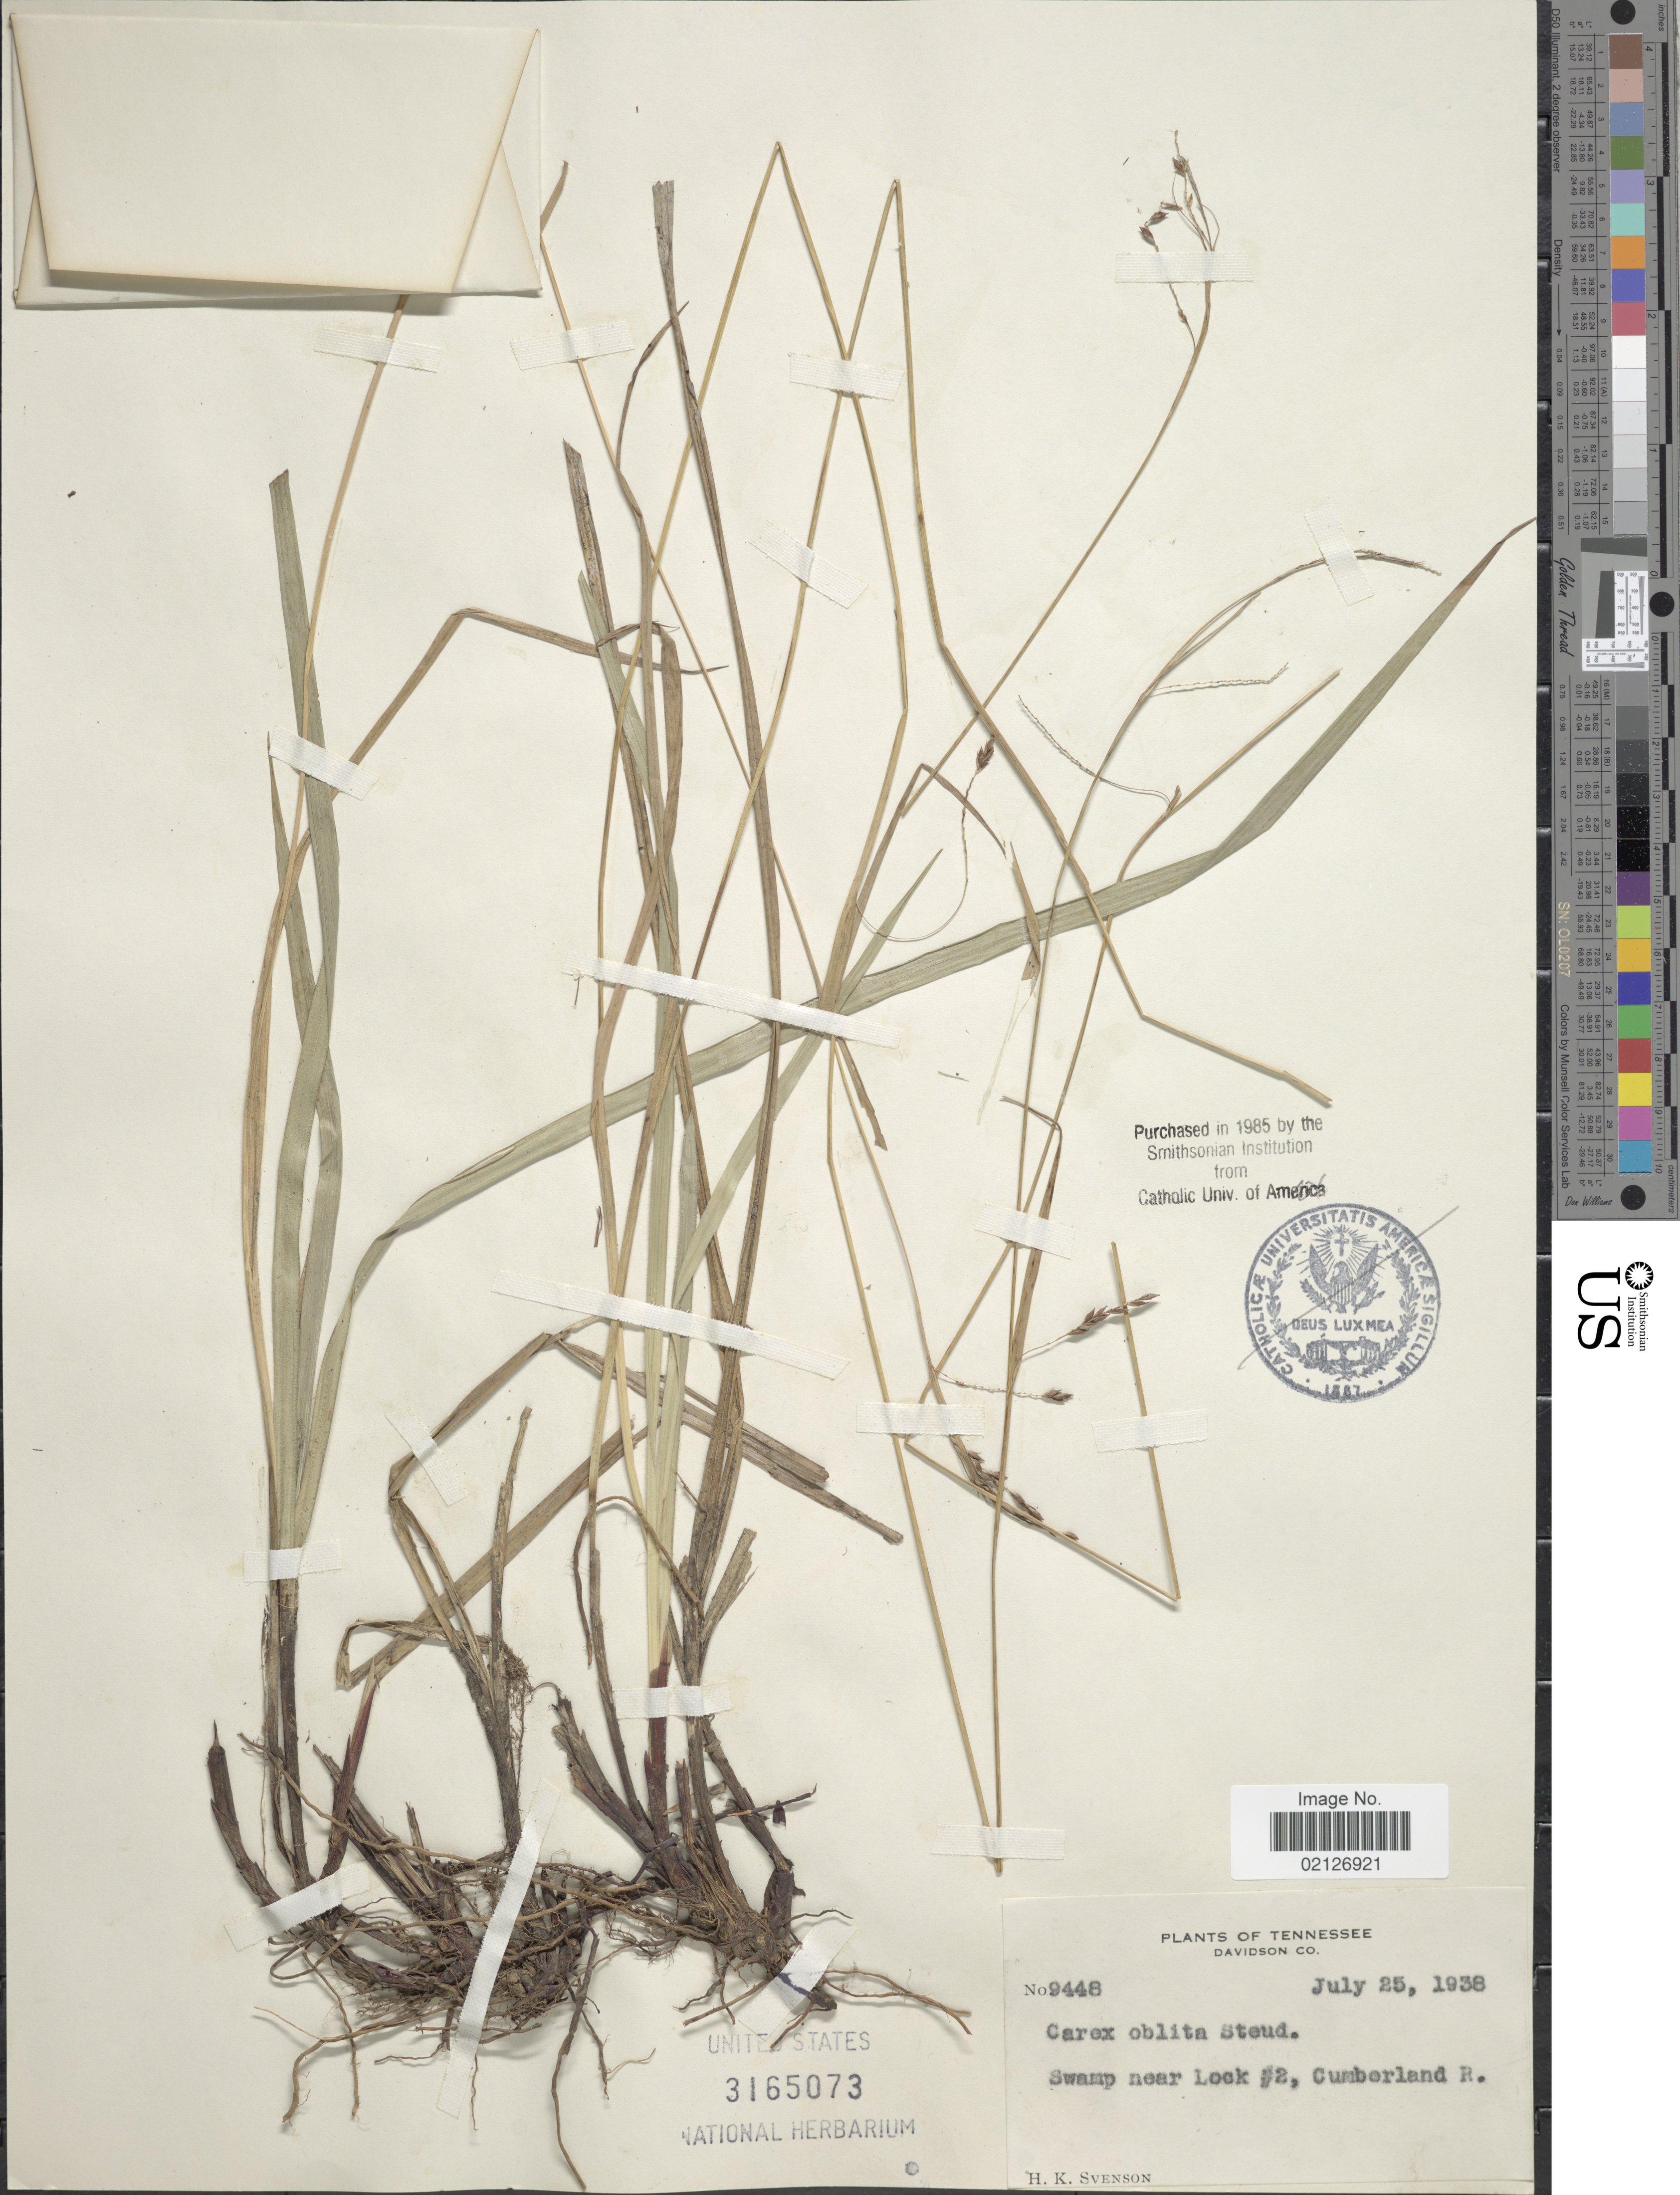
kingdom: Plantae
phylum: Tracheophyta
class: Liliopsida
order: Poales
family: Cyperaceae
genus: Carex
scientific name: Carex venusta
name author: Dewey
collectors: H. K. Svenson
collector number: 9448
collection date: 1938-07-25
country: United States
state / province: Tennessee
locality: Davidson Co., swamp near Lock #2, Cumberland R.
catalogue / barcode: US 3165073